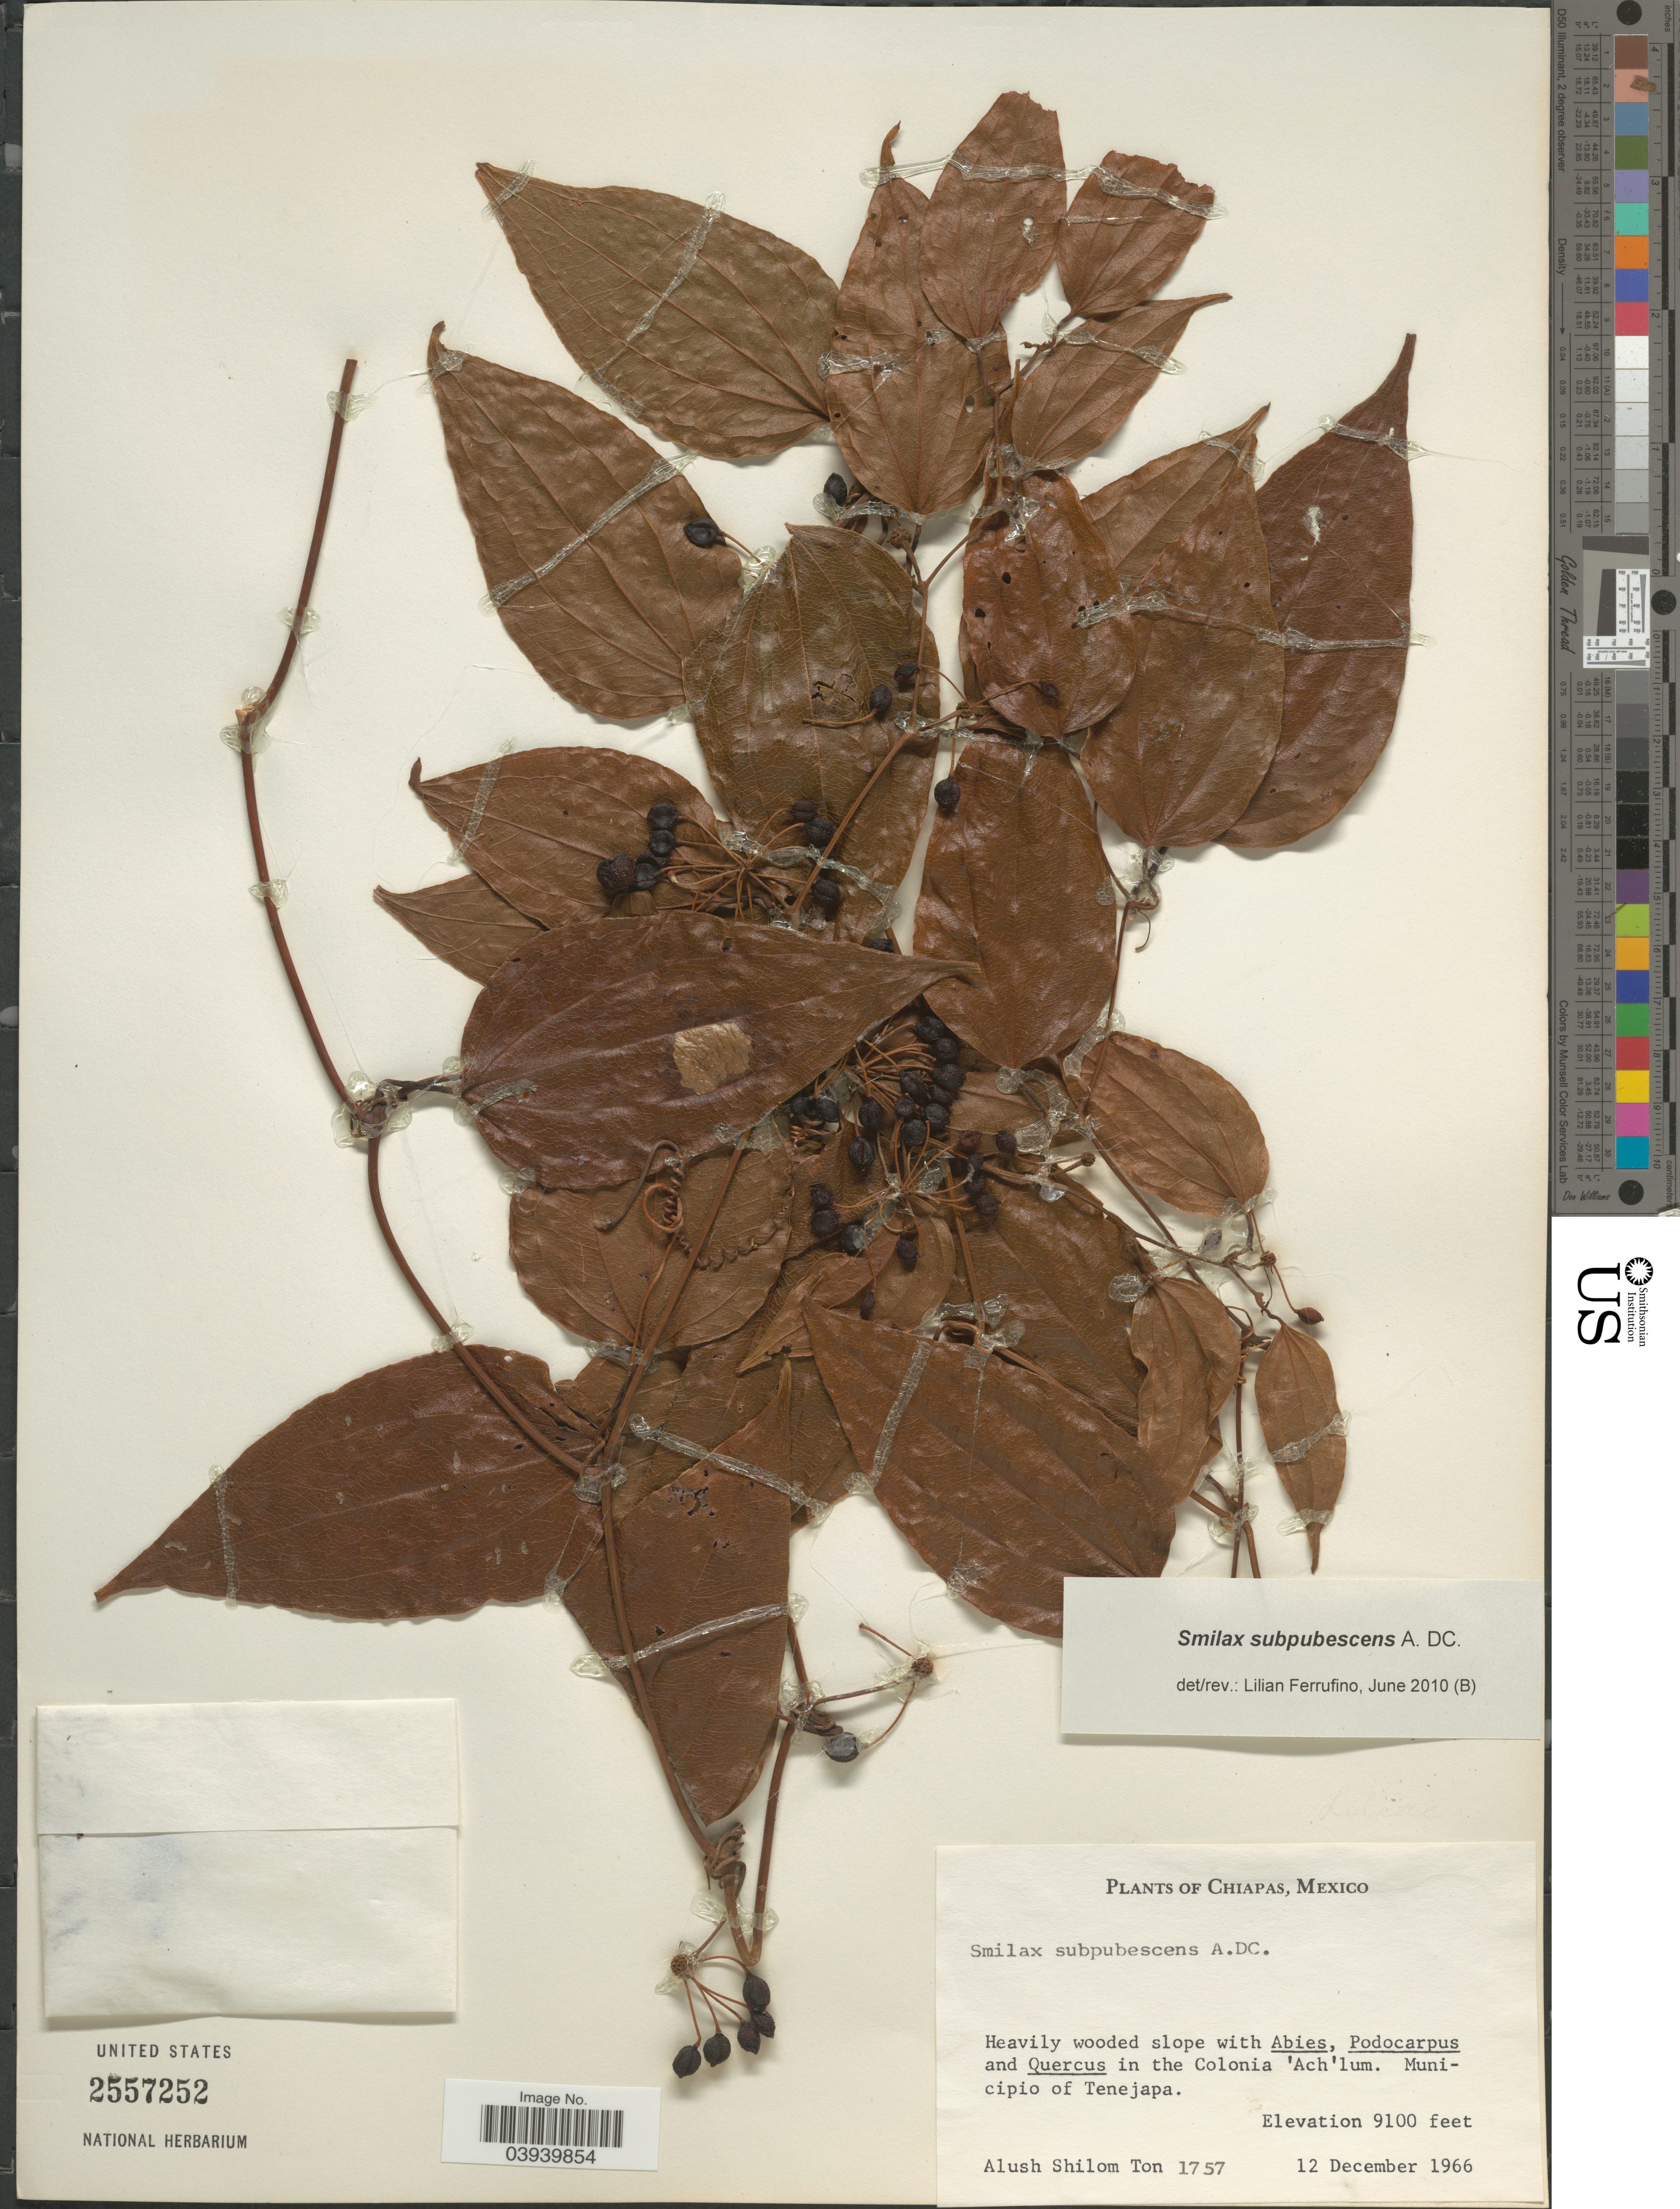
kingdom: Plantae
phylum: Tracheophyta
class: Liliopsida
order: Liliales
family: Smilacaceae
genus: Smilax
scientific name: Smilax subpubescens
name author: A. DC.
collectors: A. S. Ton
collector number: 1757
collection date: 1966-12-12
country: Mexico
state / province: Chiapas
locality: Heavily wooded slope in the Colonia 'Ach'lum. Municipio of Tenejapa.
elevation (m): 2774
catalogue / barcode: US 2557252